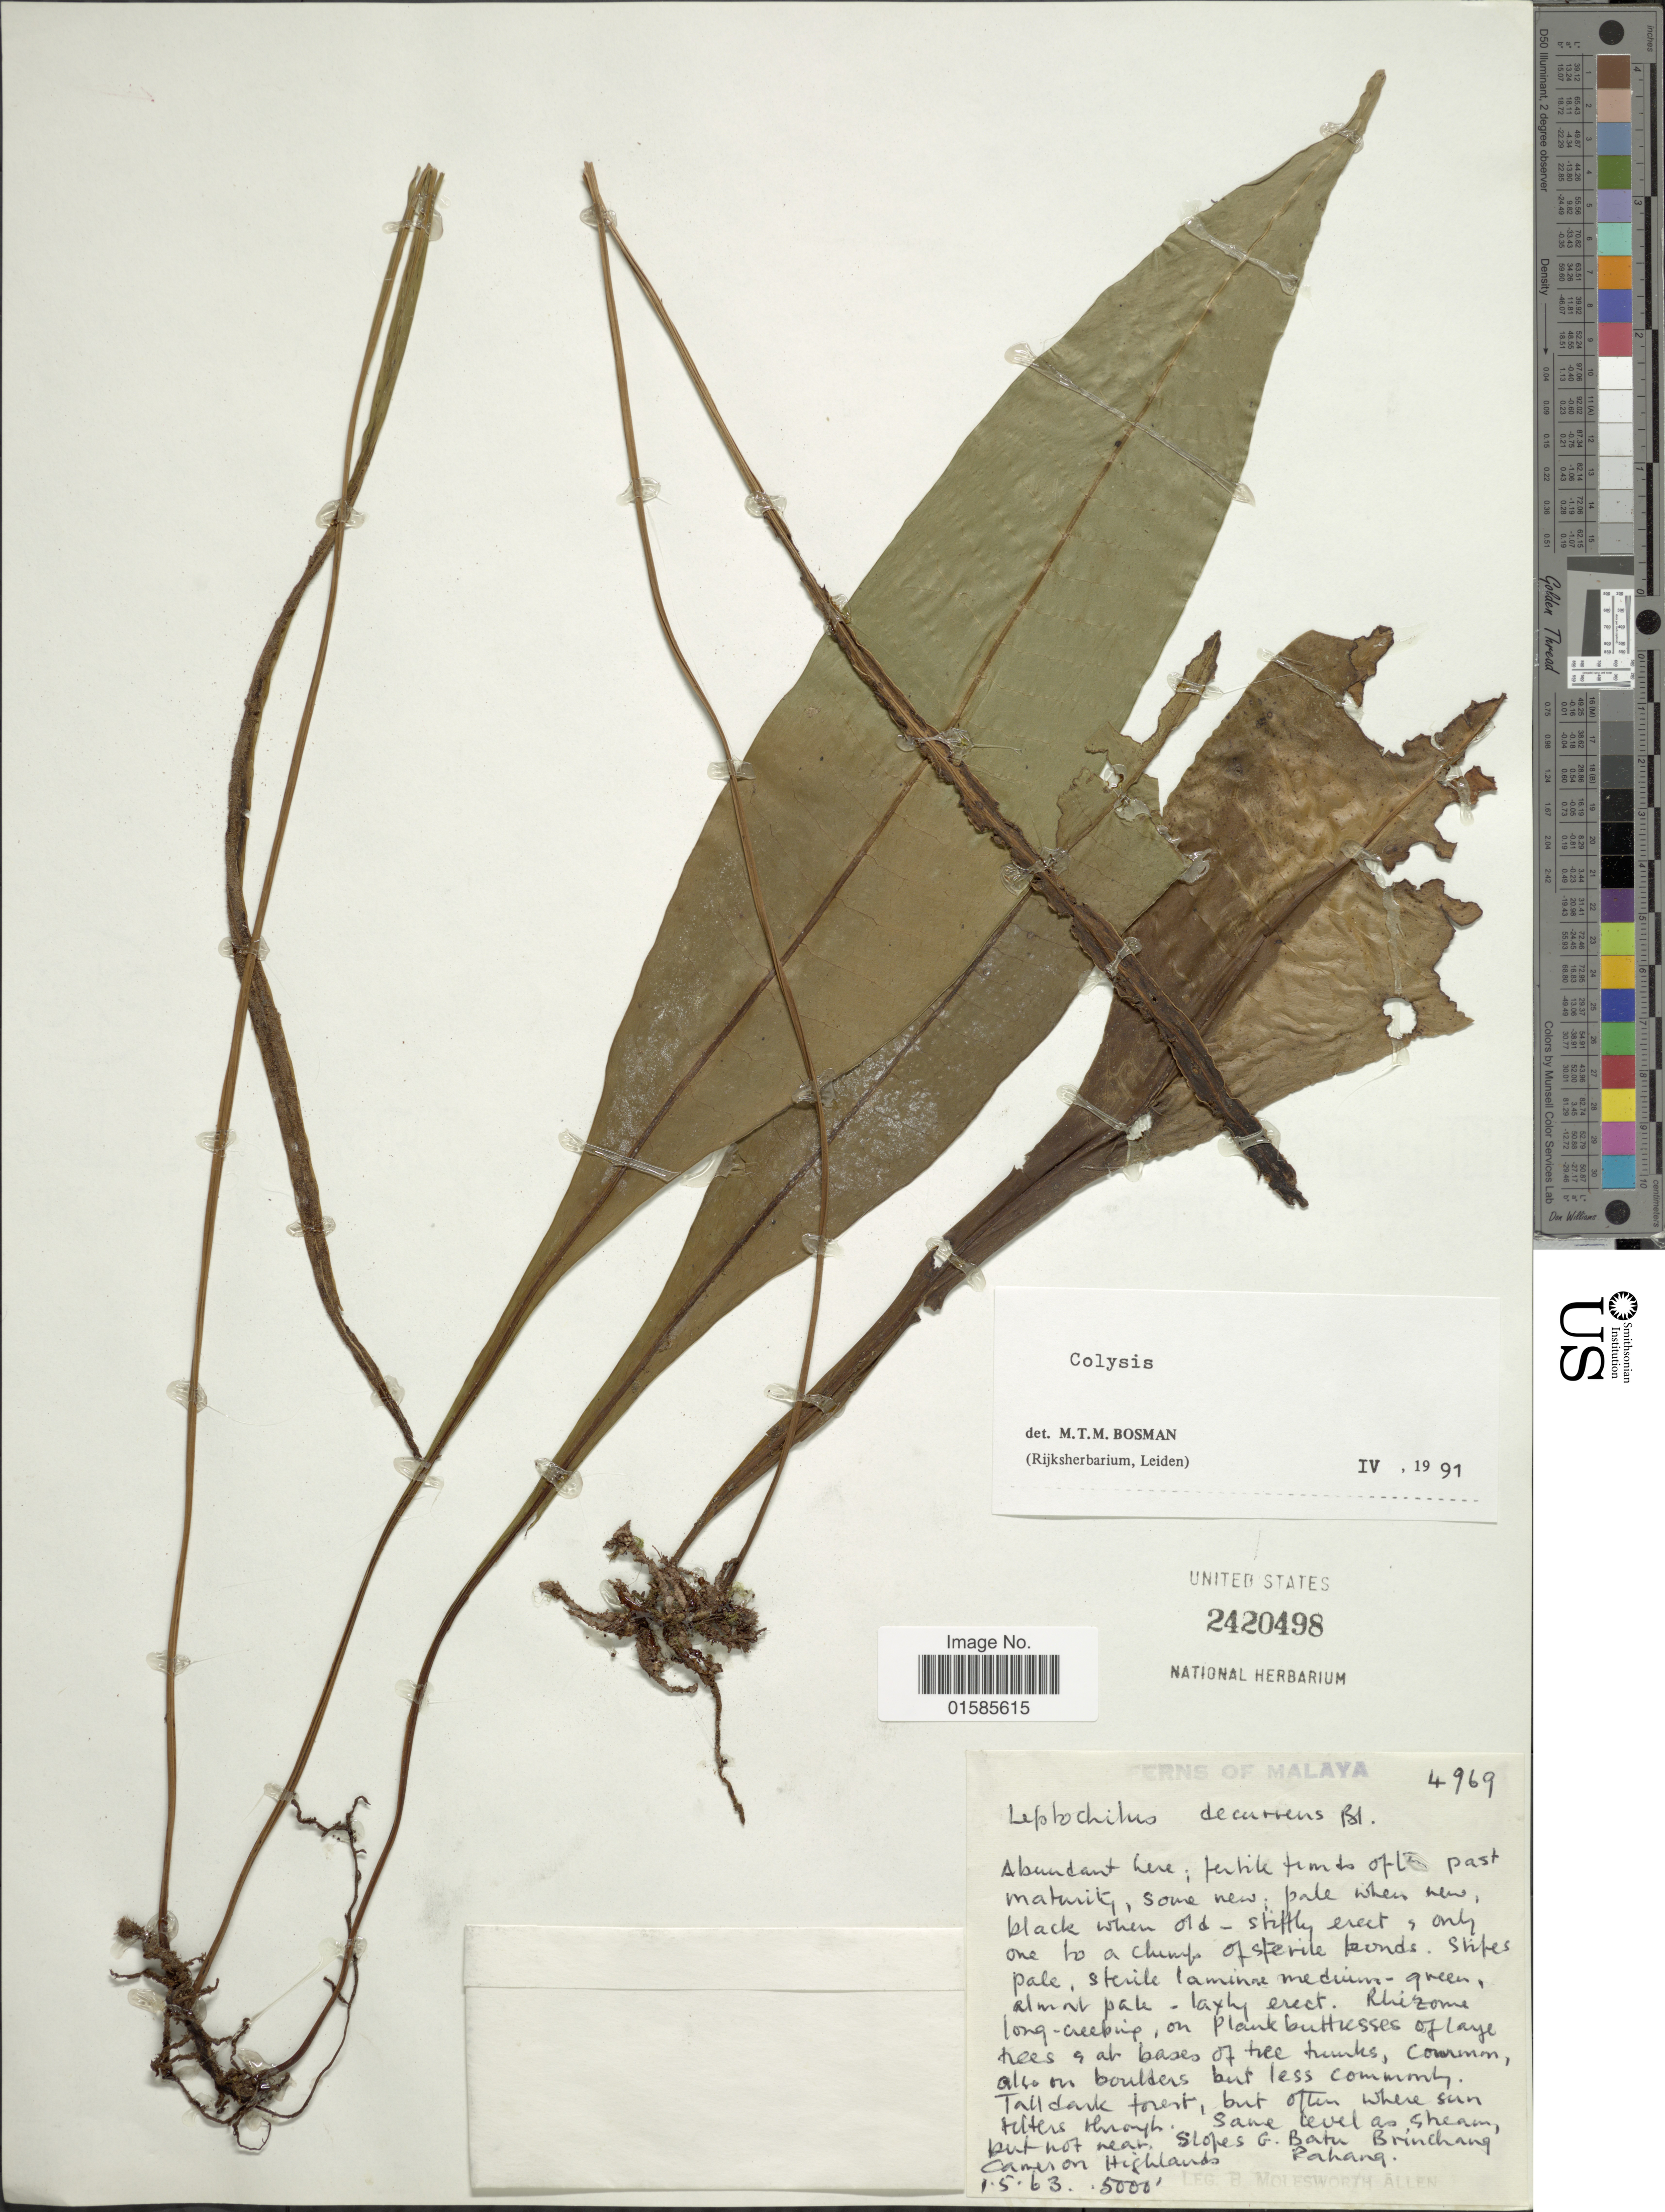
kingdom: Plantae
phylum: Tracheophyta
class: Polypodiopsida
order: Polypodiales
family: Polypodiaceae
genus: Leptochilus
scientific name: Leptochilus decurrens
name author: Blume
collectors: B. E. G. Molesworth-Allen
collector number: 4969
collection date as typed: Transcribed d/m/y: 1/5/63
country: Malaysia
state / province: Pahang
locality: Slopes G. Batu Brinchang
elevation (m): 1524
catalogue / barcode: US 2420498